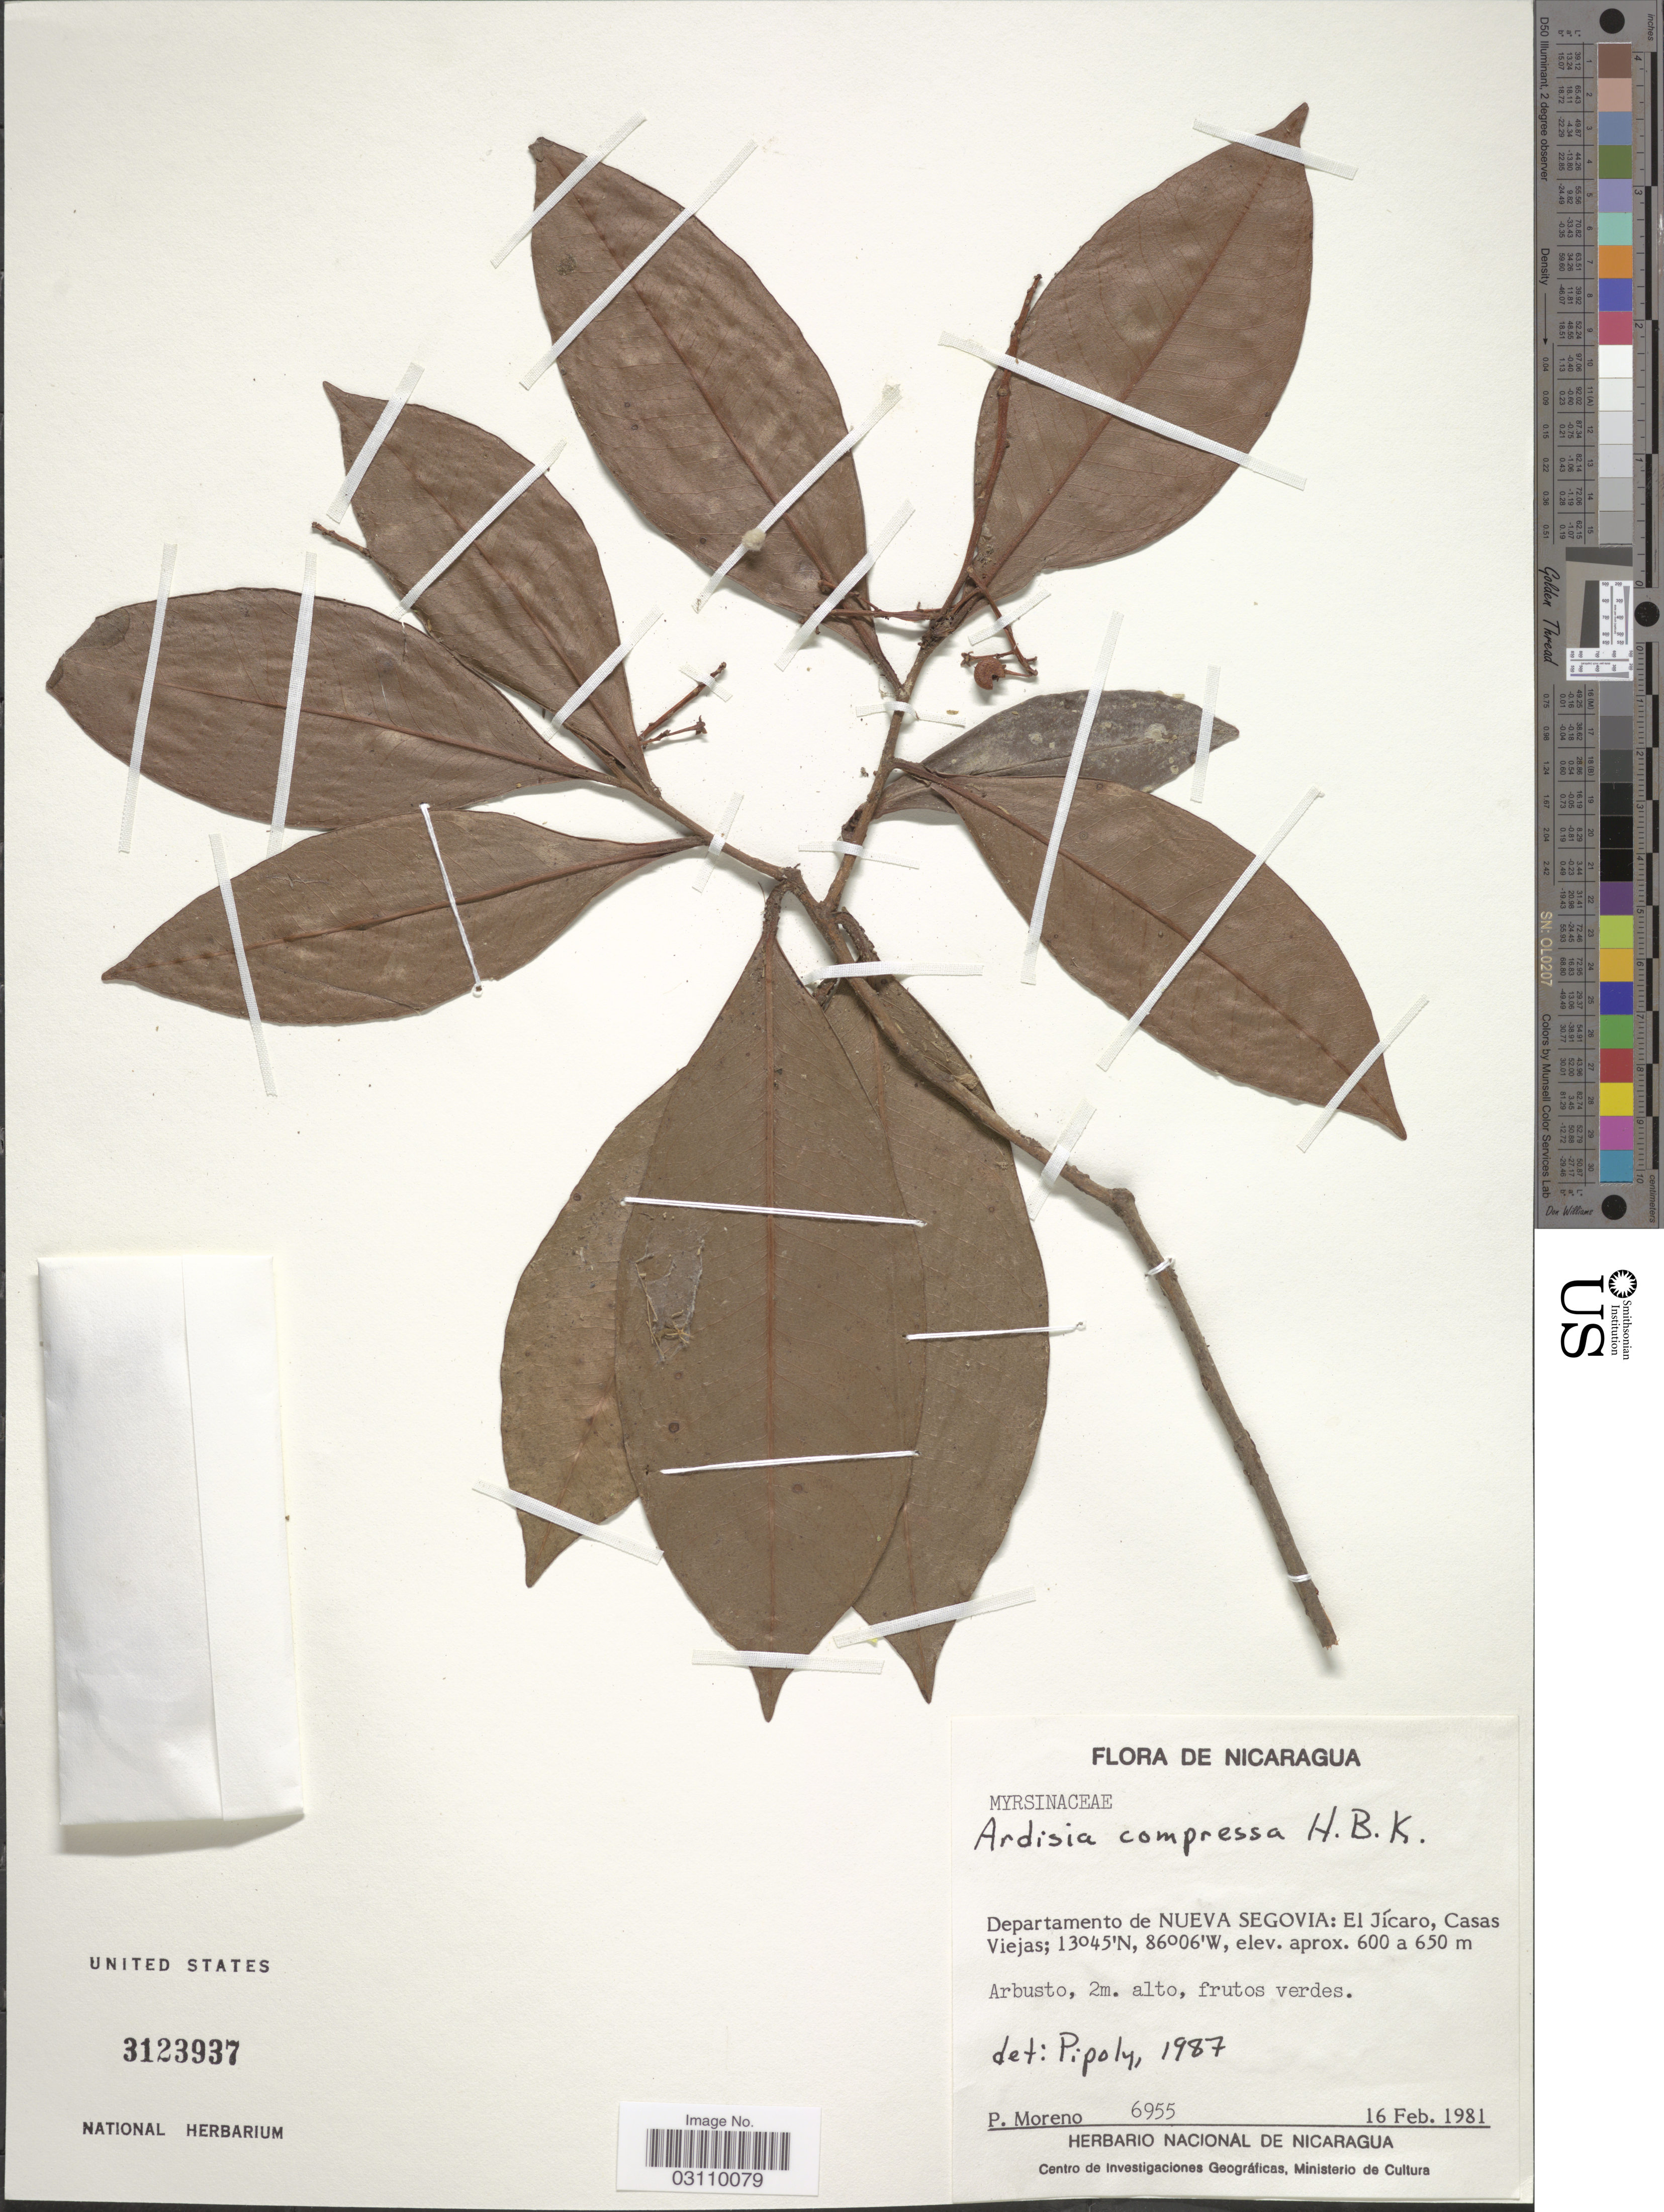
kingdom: Plantae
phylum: Tracheophyta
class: Magnoliopsida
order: Ericales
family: Primulaceae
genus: Ardisia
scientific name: Ardisia compressa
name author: Kunth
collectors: P. Moreno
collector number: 6955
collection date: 1981-02-16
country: Nicaragua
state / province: Nueva Segovia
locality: Departamento de Nueva Segovia: El Jícaro, Casas Viejas.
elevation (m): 600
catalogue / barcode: US 3123937